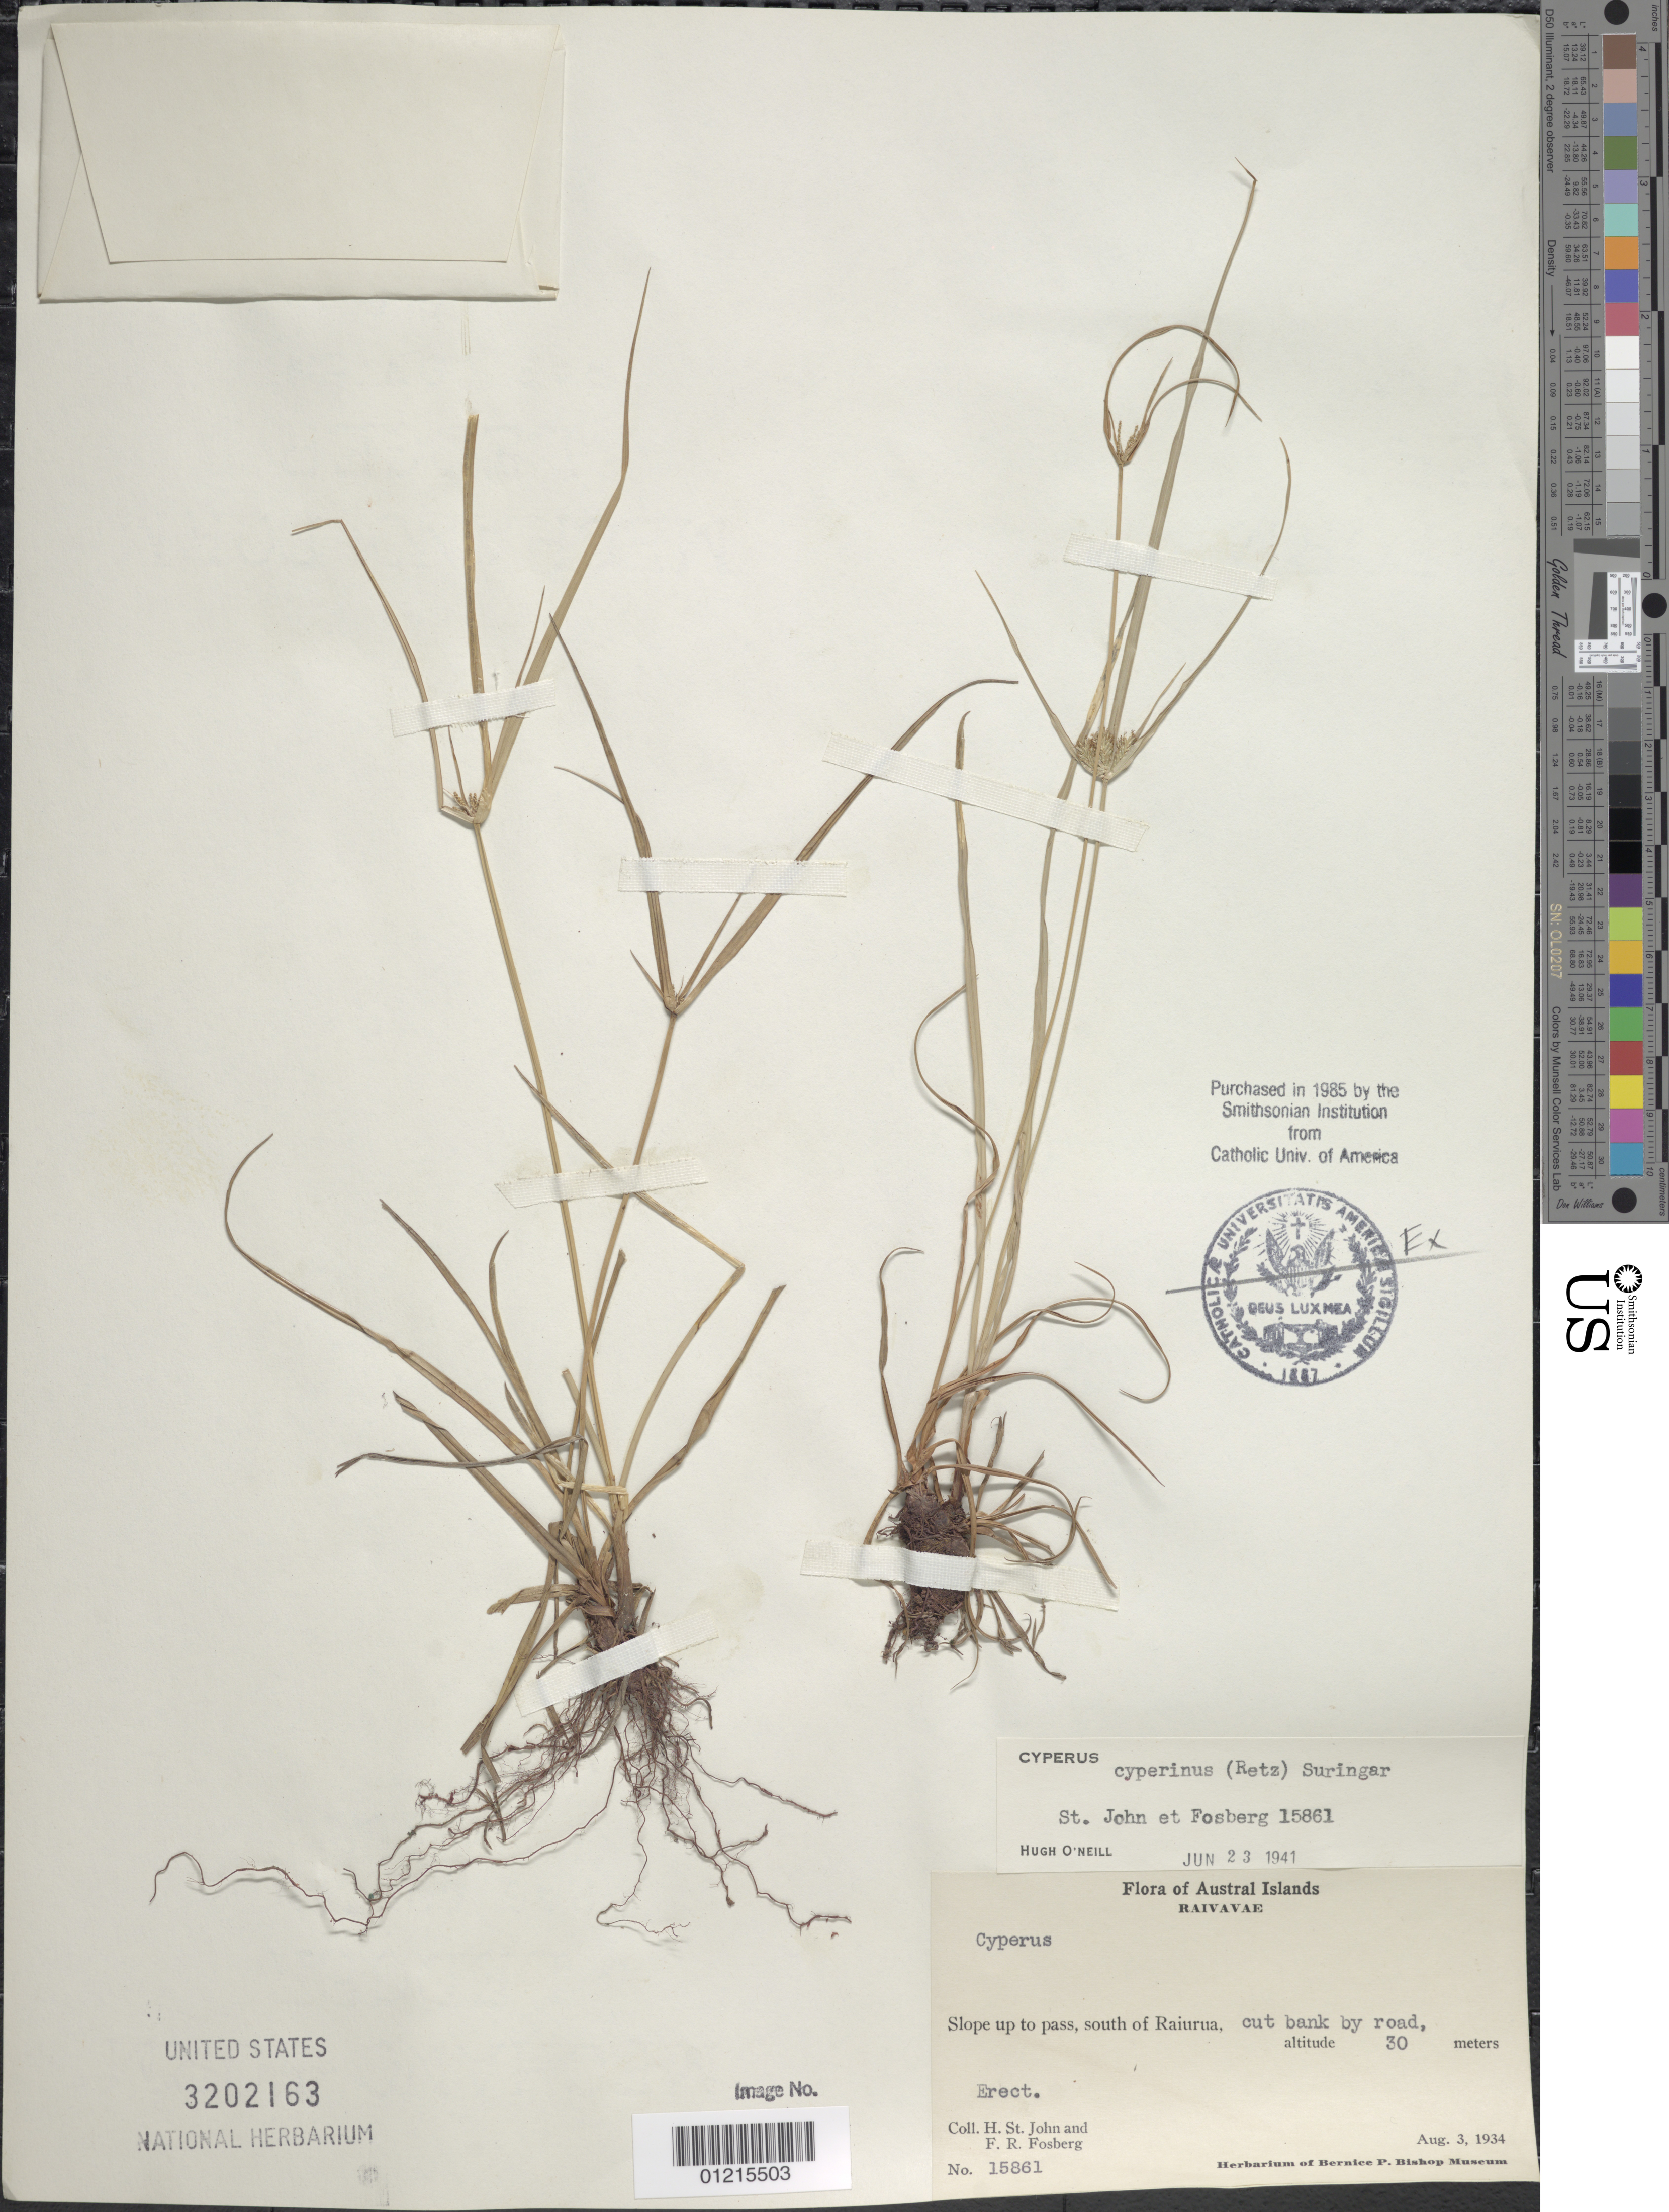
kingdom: Plantae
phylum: Tracheophyta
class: Liliopsida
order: Poales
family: Cyperaceae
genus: Cyperus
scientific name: Cyperus cyperinus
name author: (Retz.) Valck. Sur.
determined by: O'Neill, Hugh T.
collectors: F. R. Fosberg & H. St. John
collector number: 15861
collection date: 1934-08-03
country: French Polynesia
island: Raivavae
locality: Slope up ot pass, south of Raiurua.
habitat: Cut bank by road.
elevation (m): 30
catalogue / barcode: US 3202163